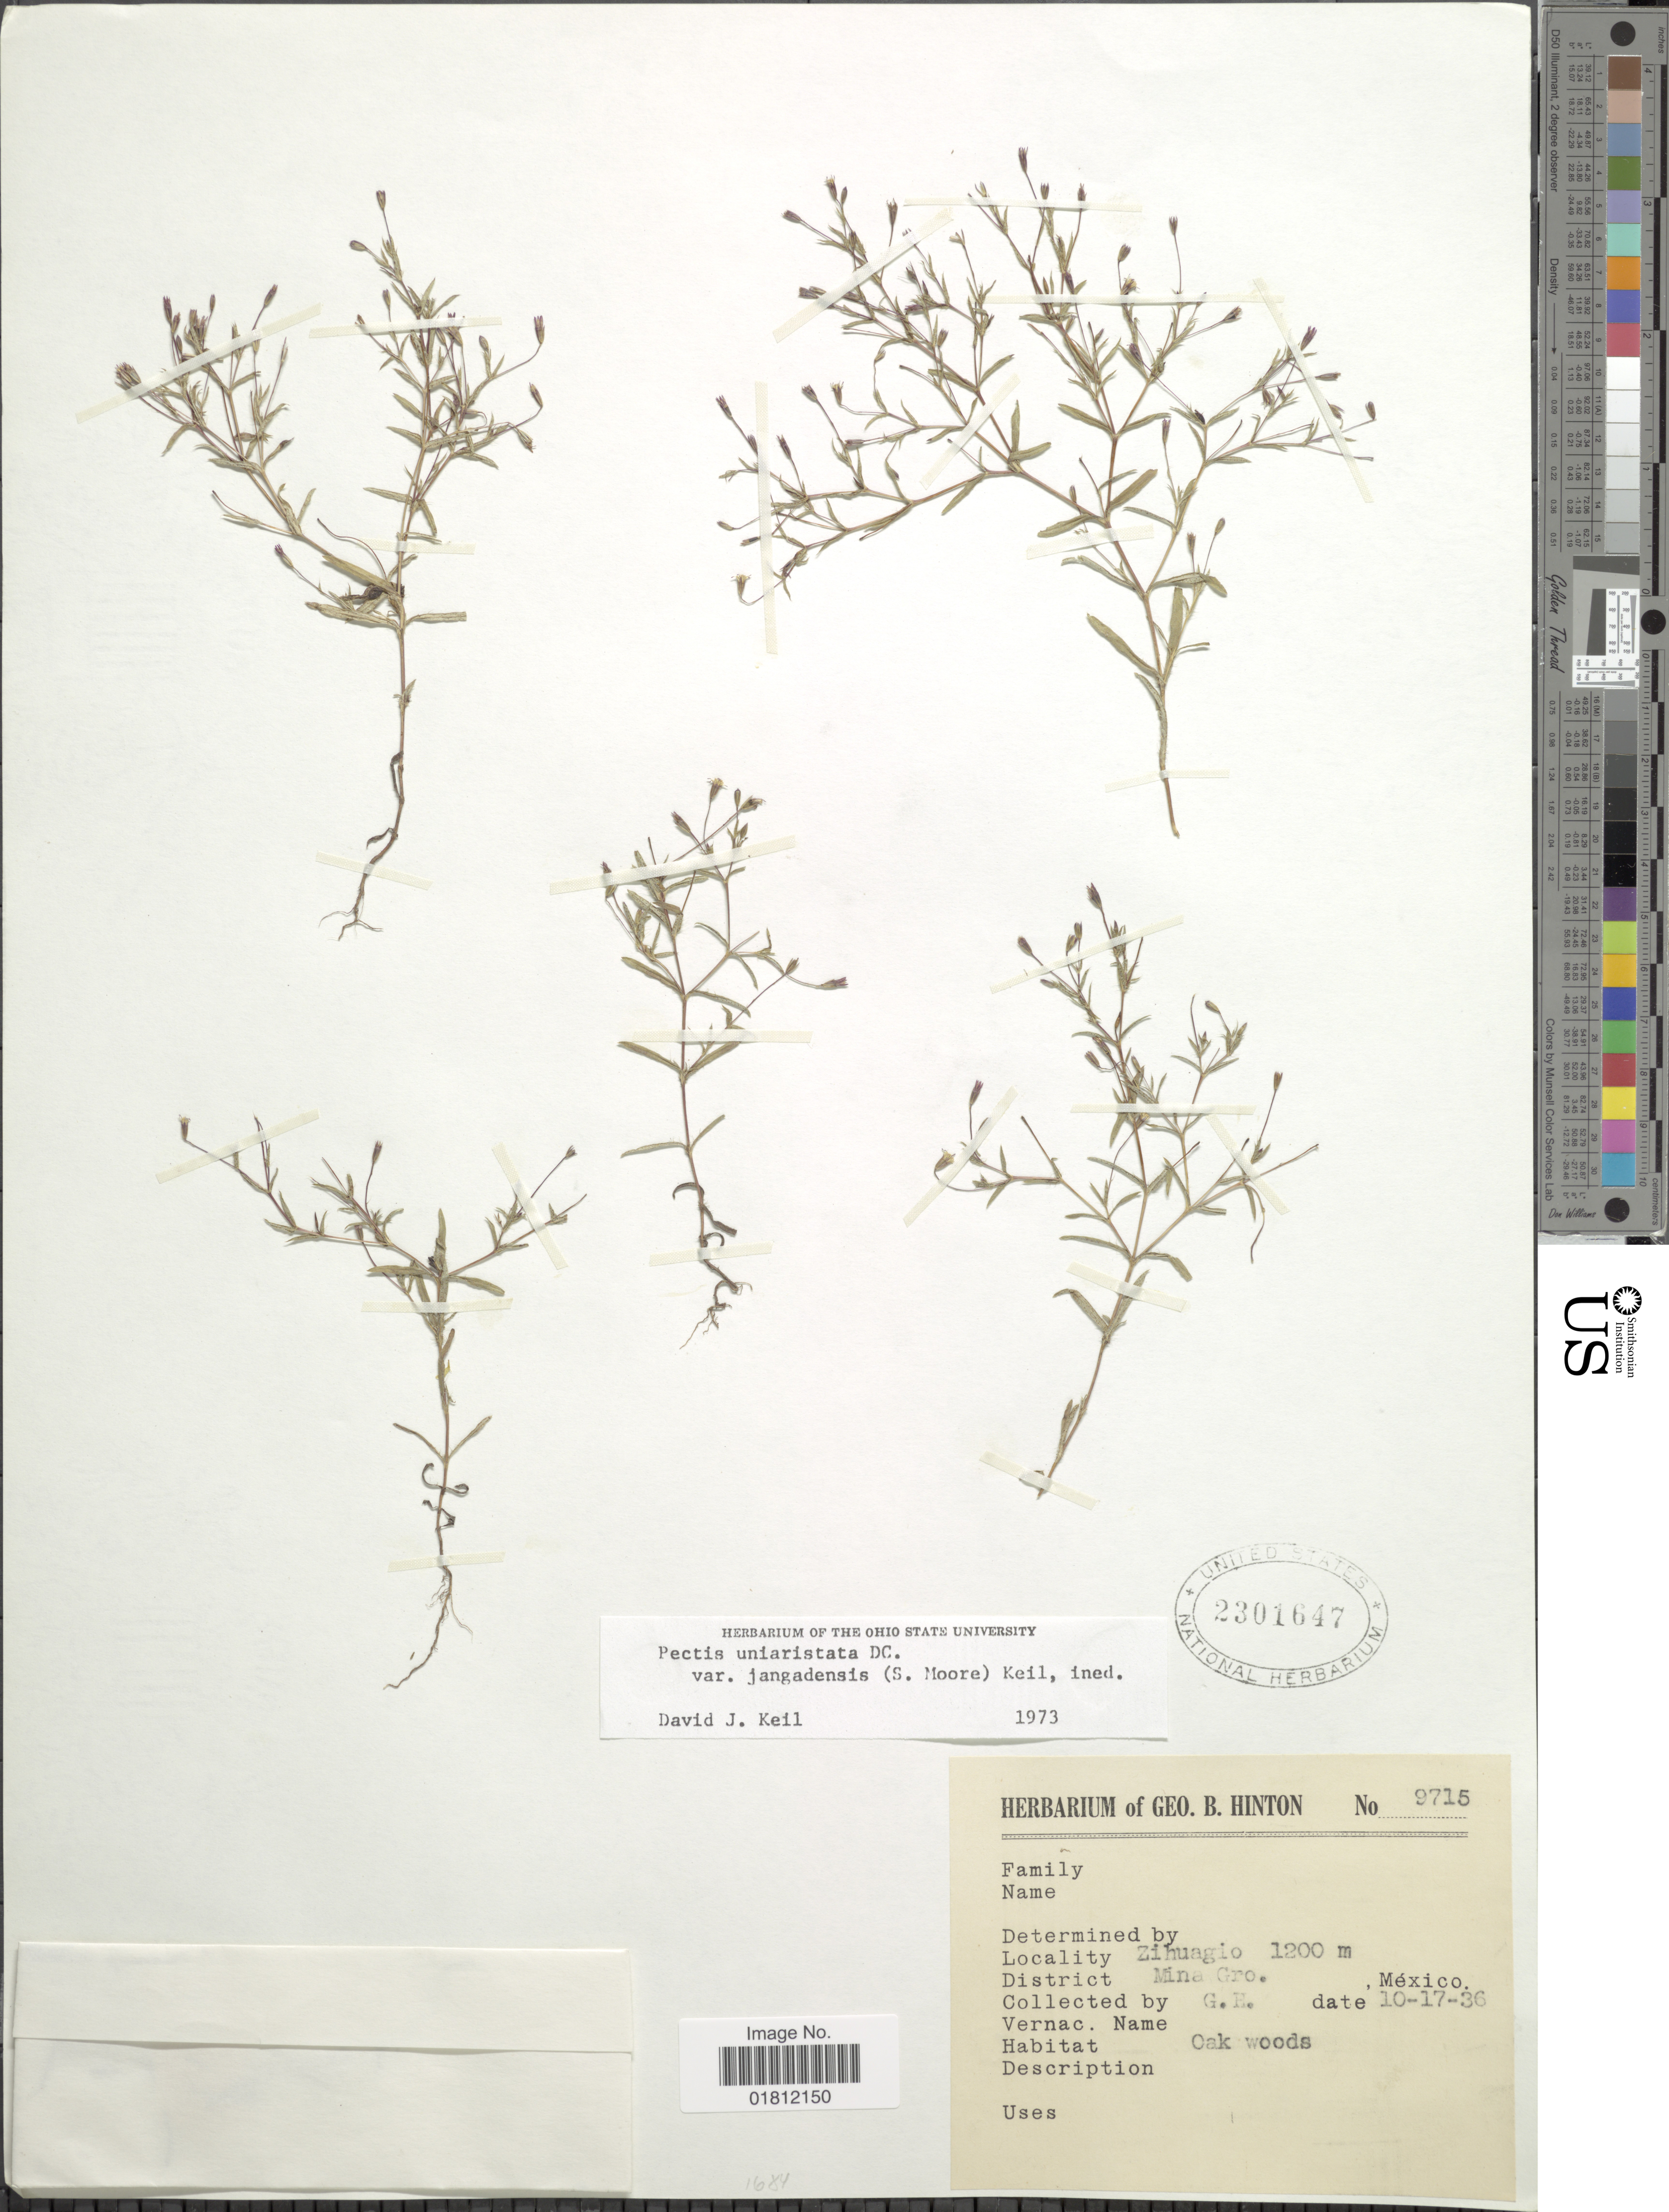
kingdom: Plantae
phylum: Tracheophyta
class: Magnoliopsida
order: Asterales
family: Asteraceae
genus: Pectis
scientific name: Pectis uniaristata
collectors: G. B. Hinton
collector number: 9715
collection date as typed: Transcribed d/m/y: 17/10/36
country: Mexico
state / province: Guerrero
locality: Zihuagio, Mina Gro. Mexico.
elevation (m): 1200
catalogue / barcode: US 2301647